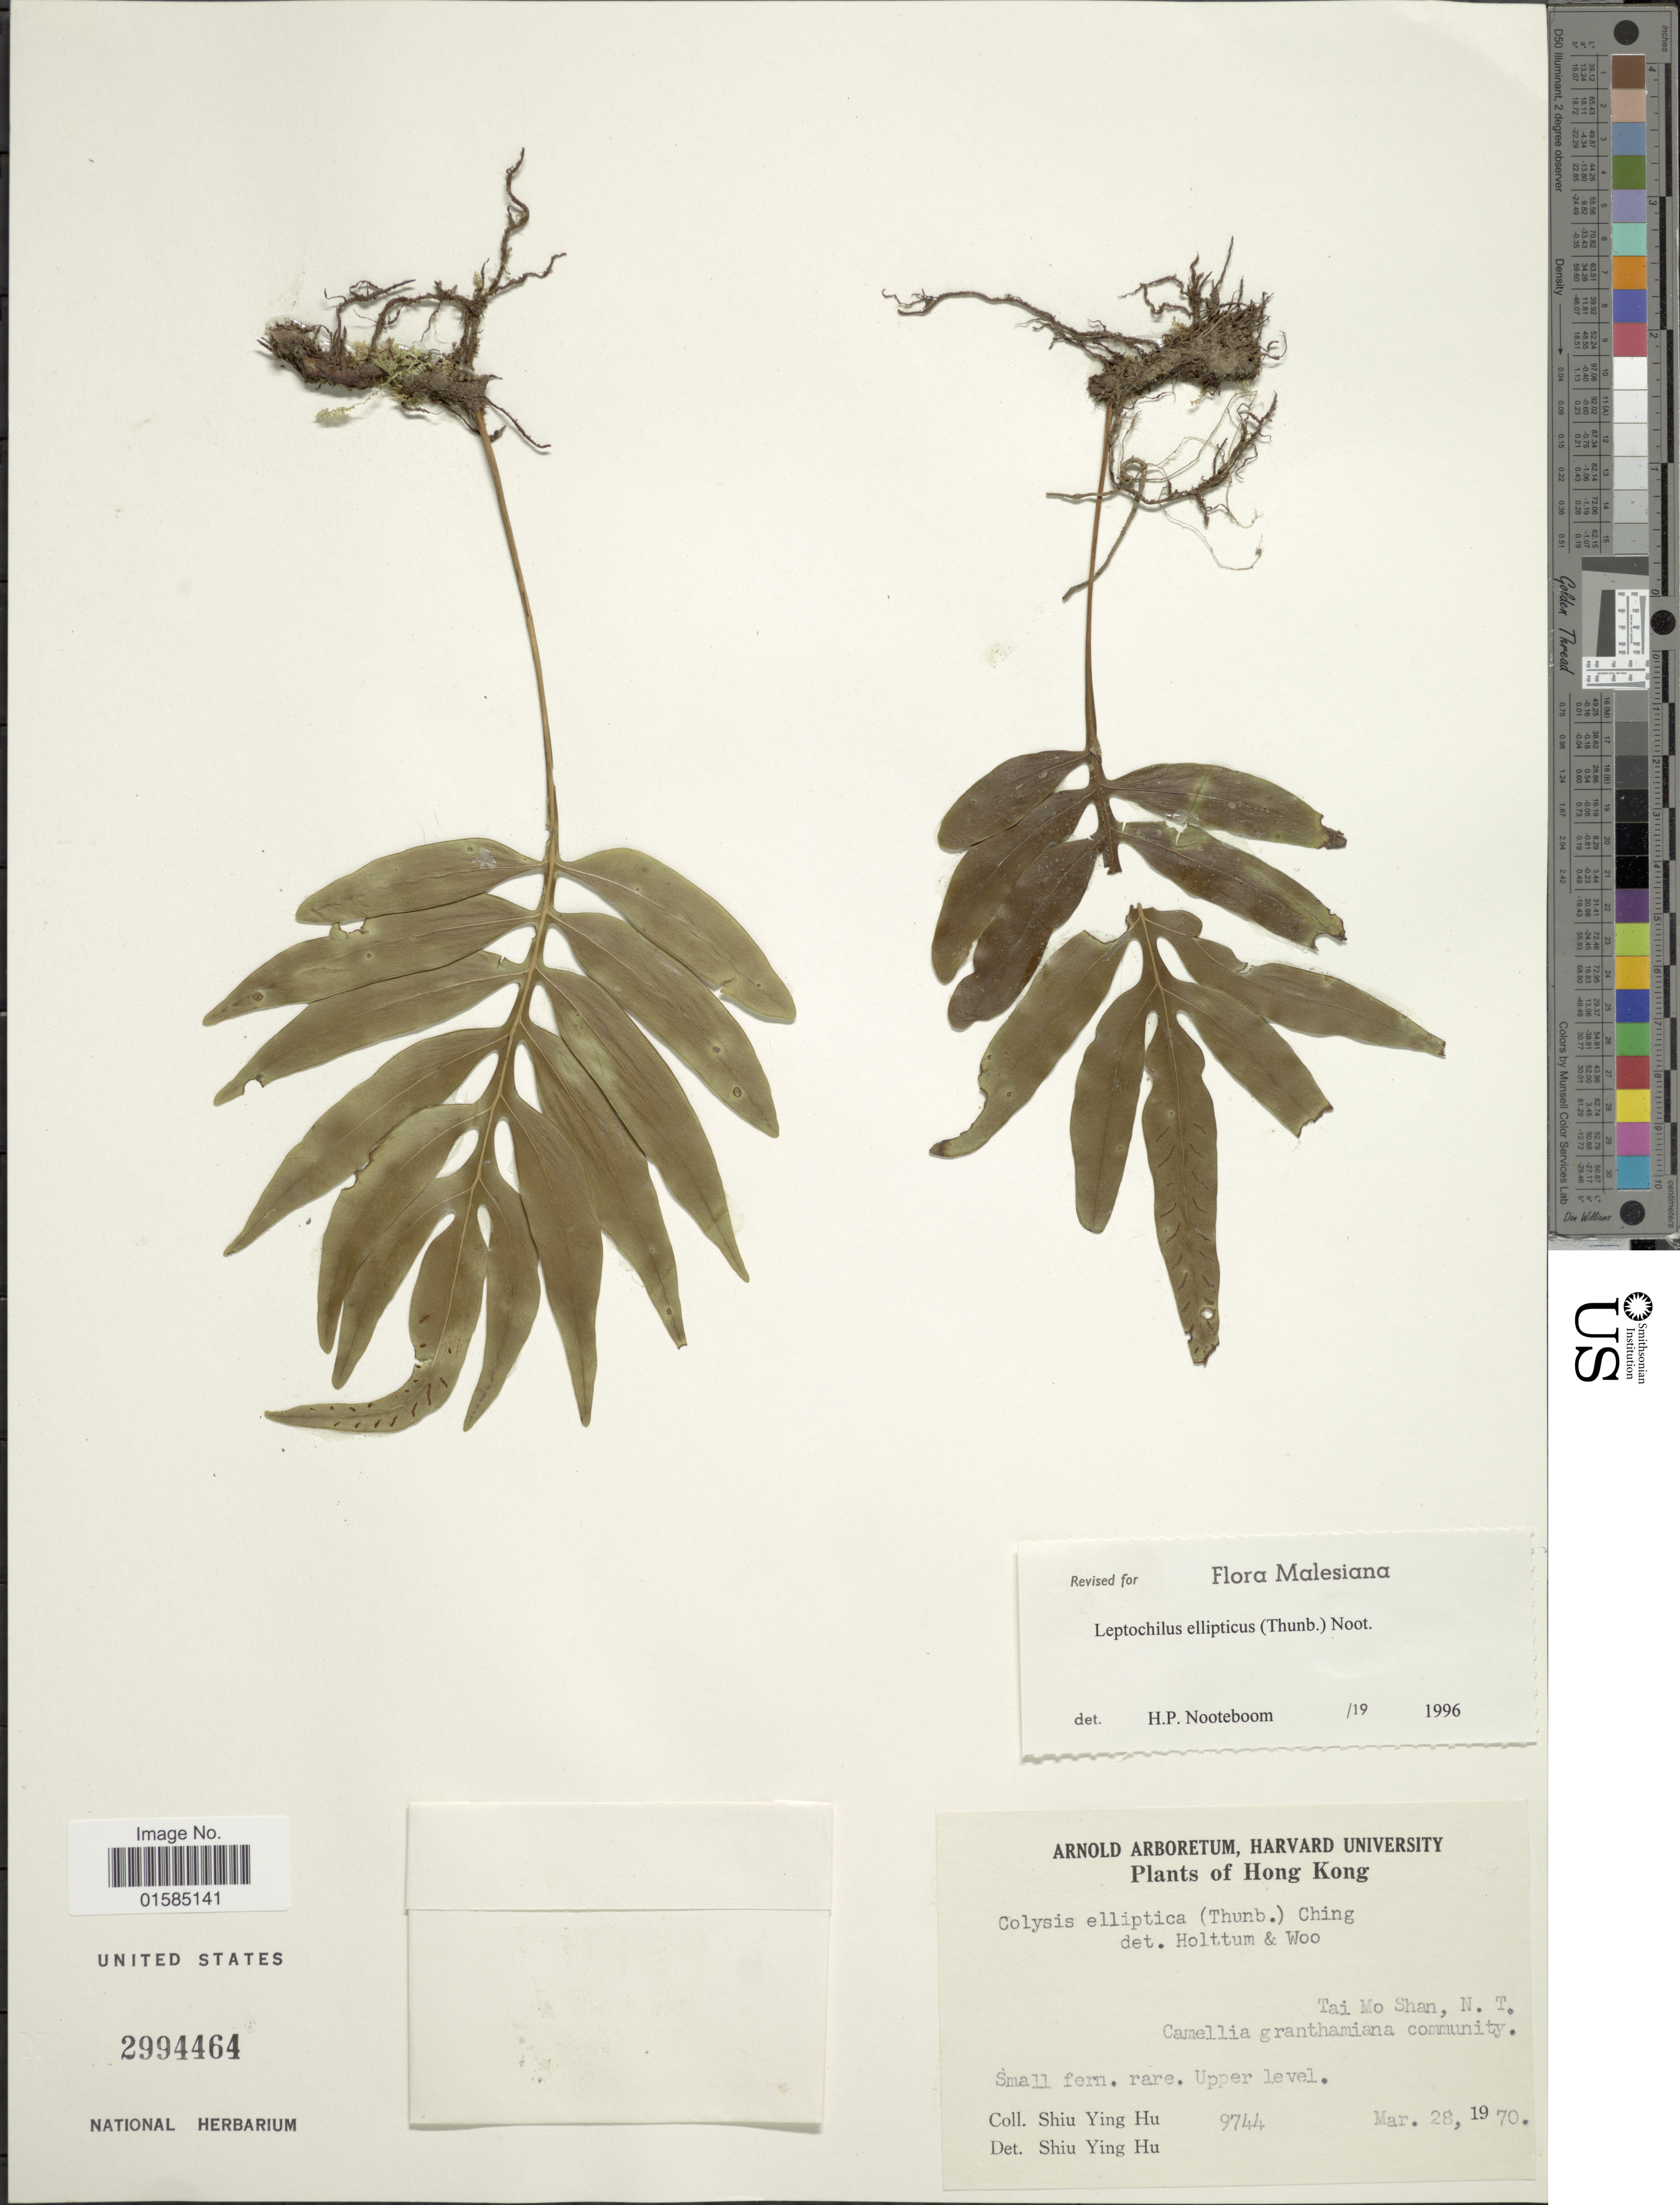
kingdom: Plantae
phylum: Tracheophyta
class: Polypodiopsida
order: Polypodiales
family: Polypodiaceae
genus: Leptochilus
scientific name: Leptochilus ellipticus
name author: (Thunb.) Noot.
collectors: S. Y. Hu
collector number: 9744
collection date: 1970-03-28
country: China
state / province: Hong Kong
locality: Hong Kong, Tai mo Shan, N. T.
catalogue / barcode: US 2994464